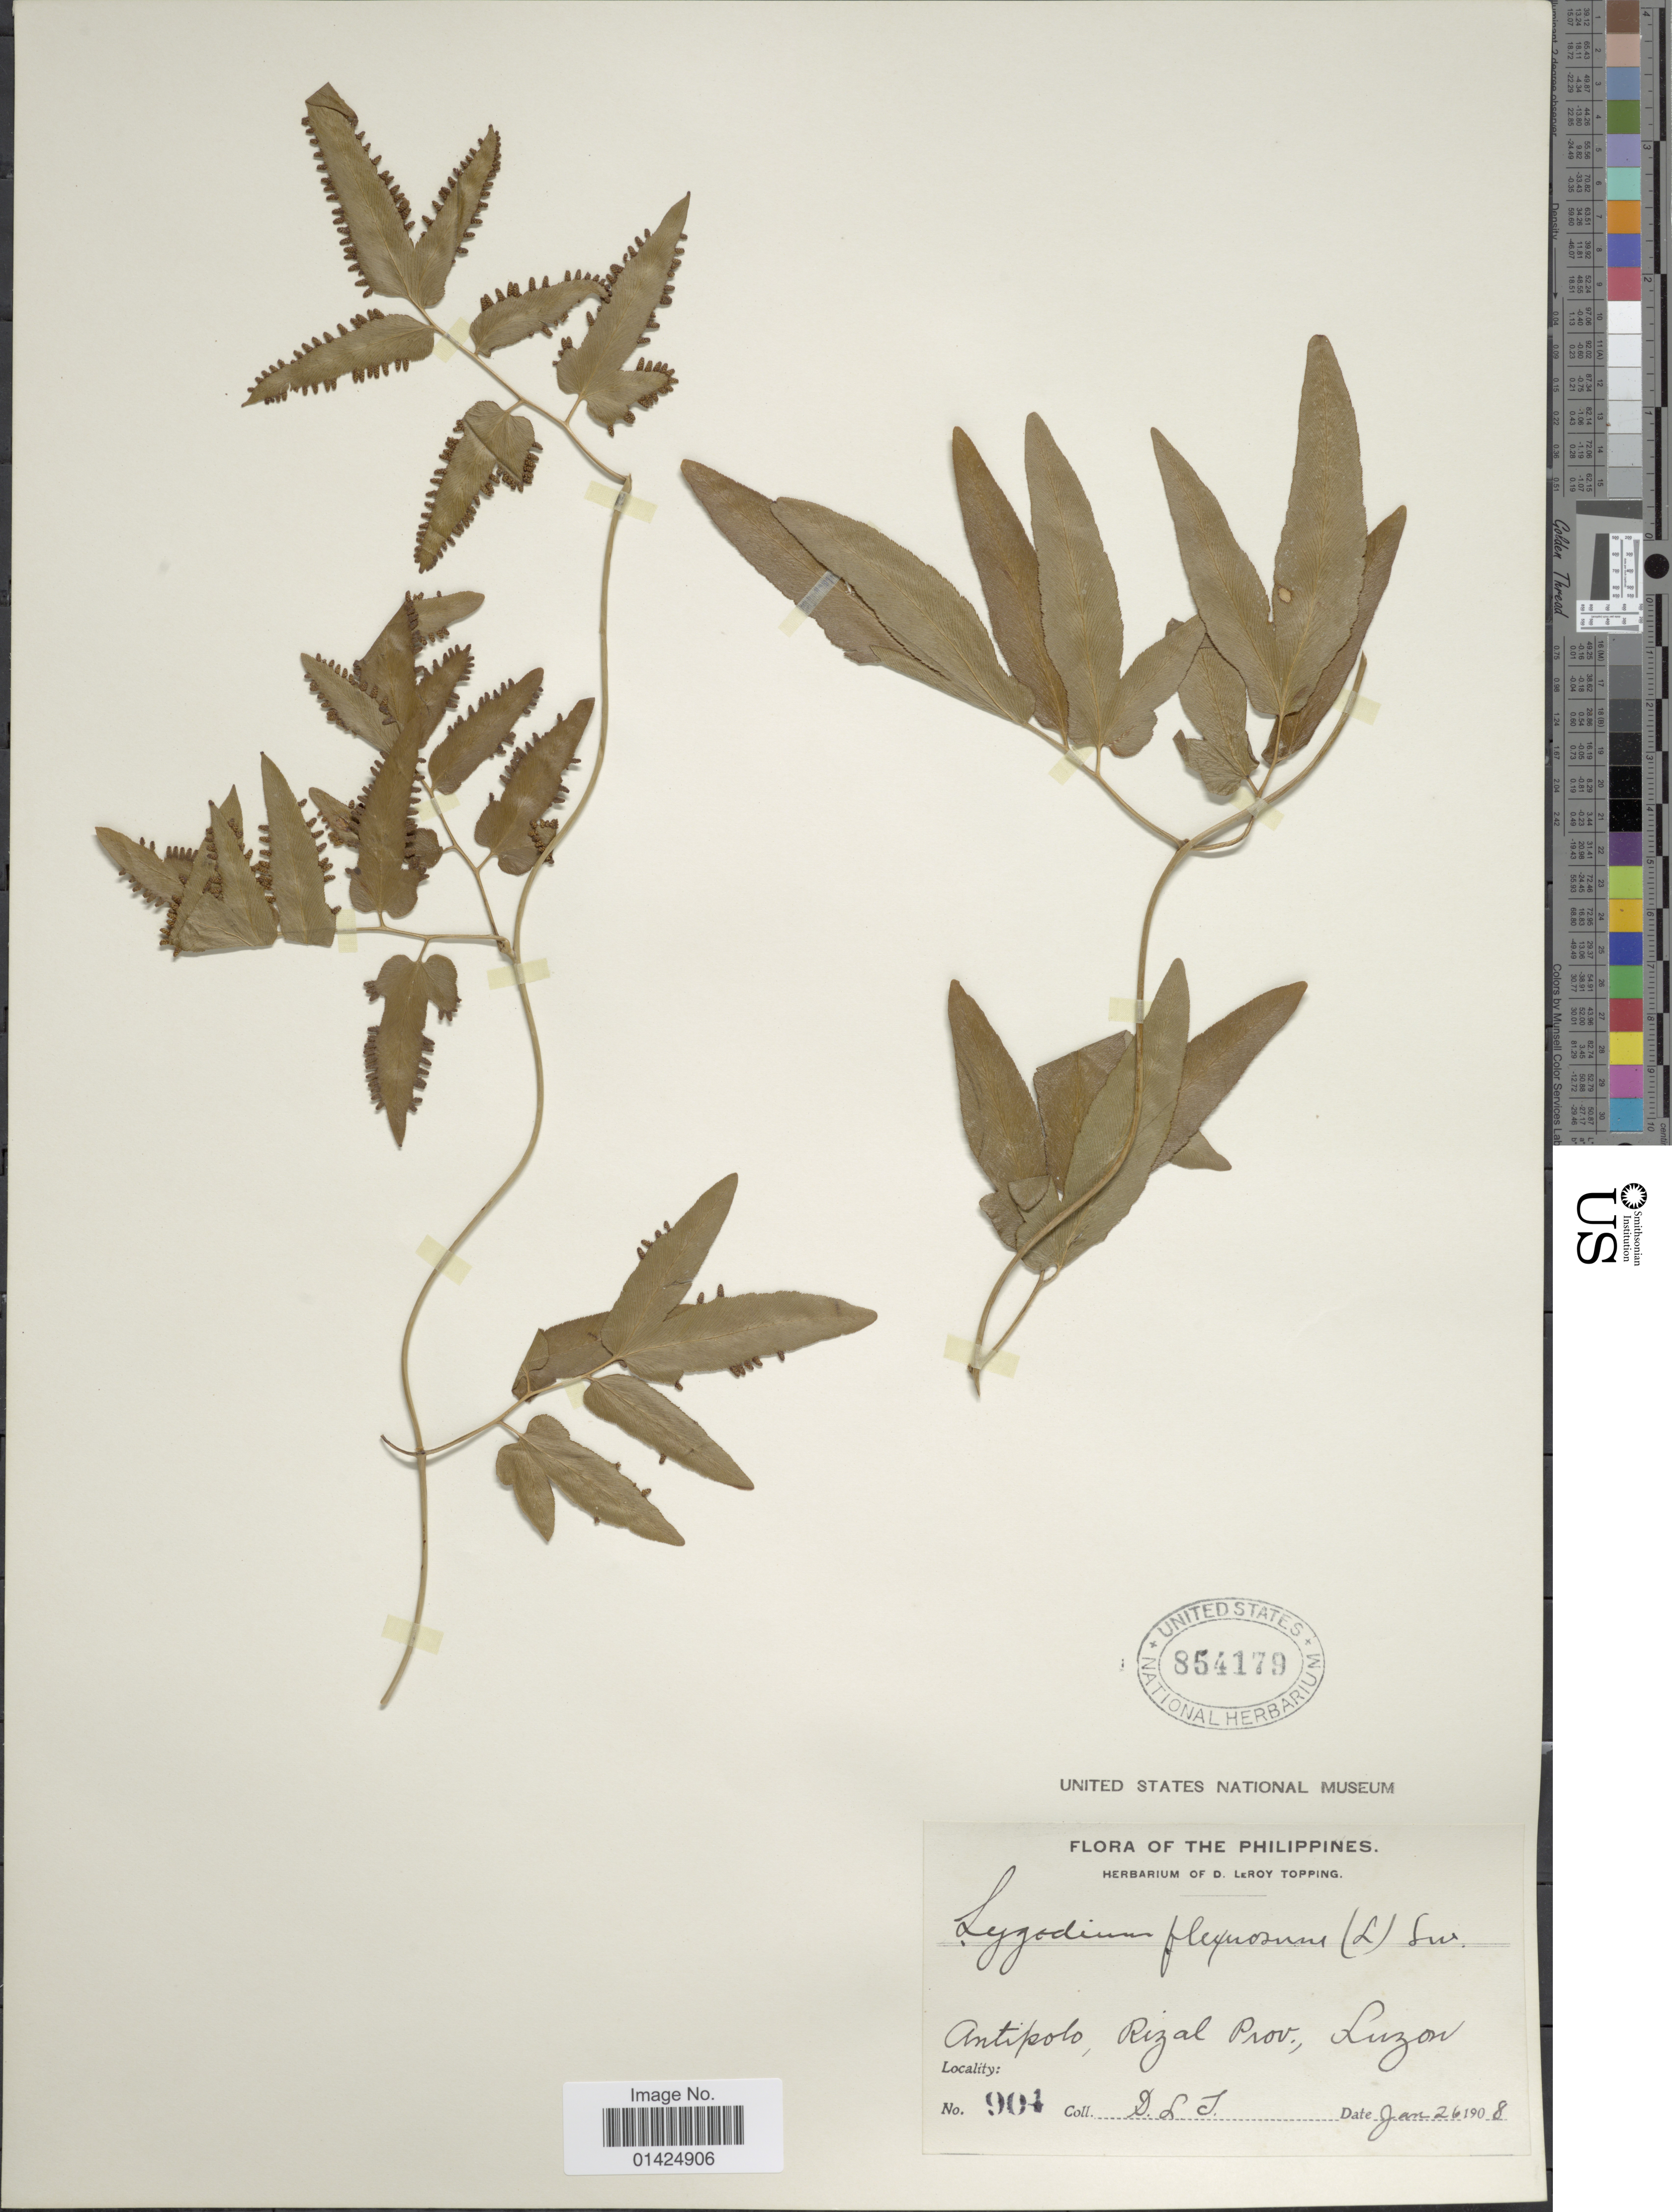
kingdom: Plantae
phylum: Tracheophyta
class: Polypodiopsida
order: Schizaeales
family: Lygodiaceae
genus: Lygodium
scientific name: Lygodium flexuosum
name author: Sw.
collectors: D. L. Topping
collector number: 904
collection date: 1908-01-26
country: Philippines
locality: Antipolo, Rizal Prov., Luzon.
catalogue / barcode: US 854179